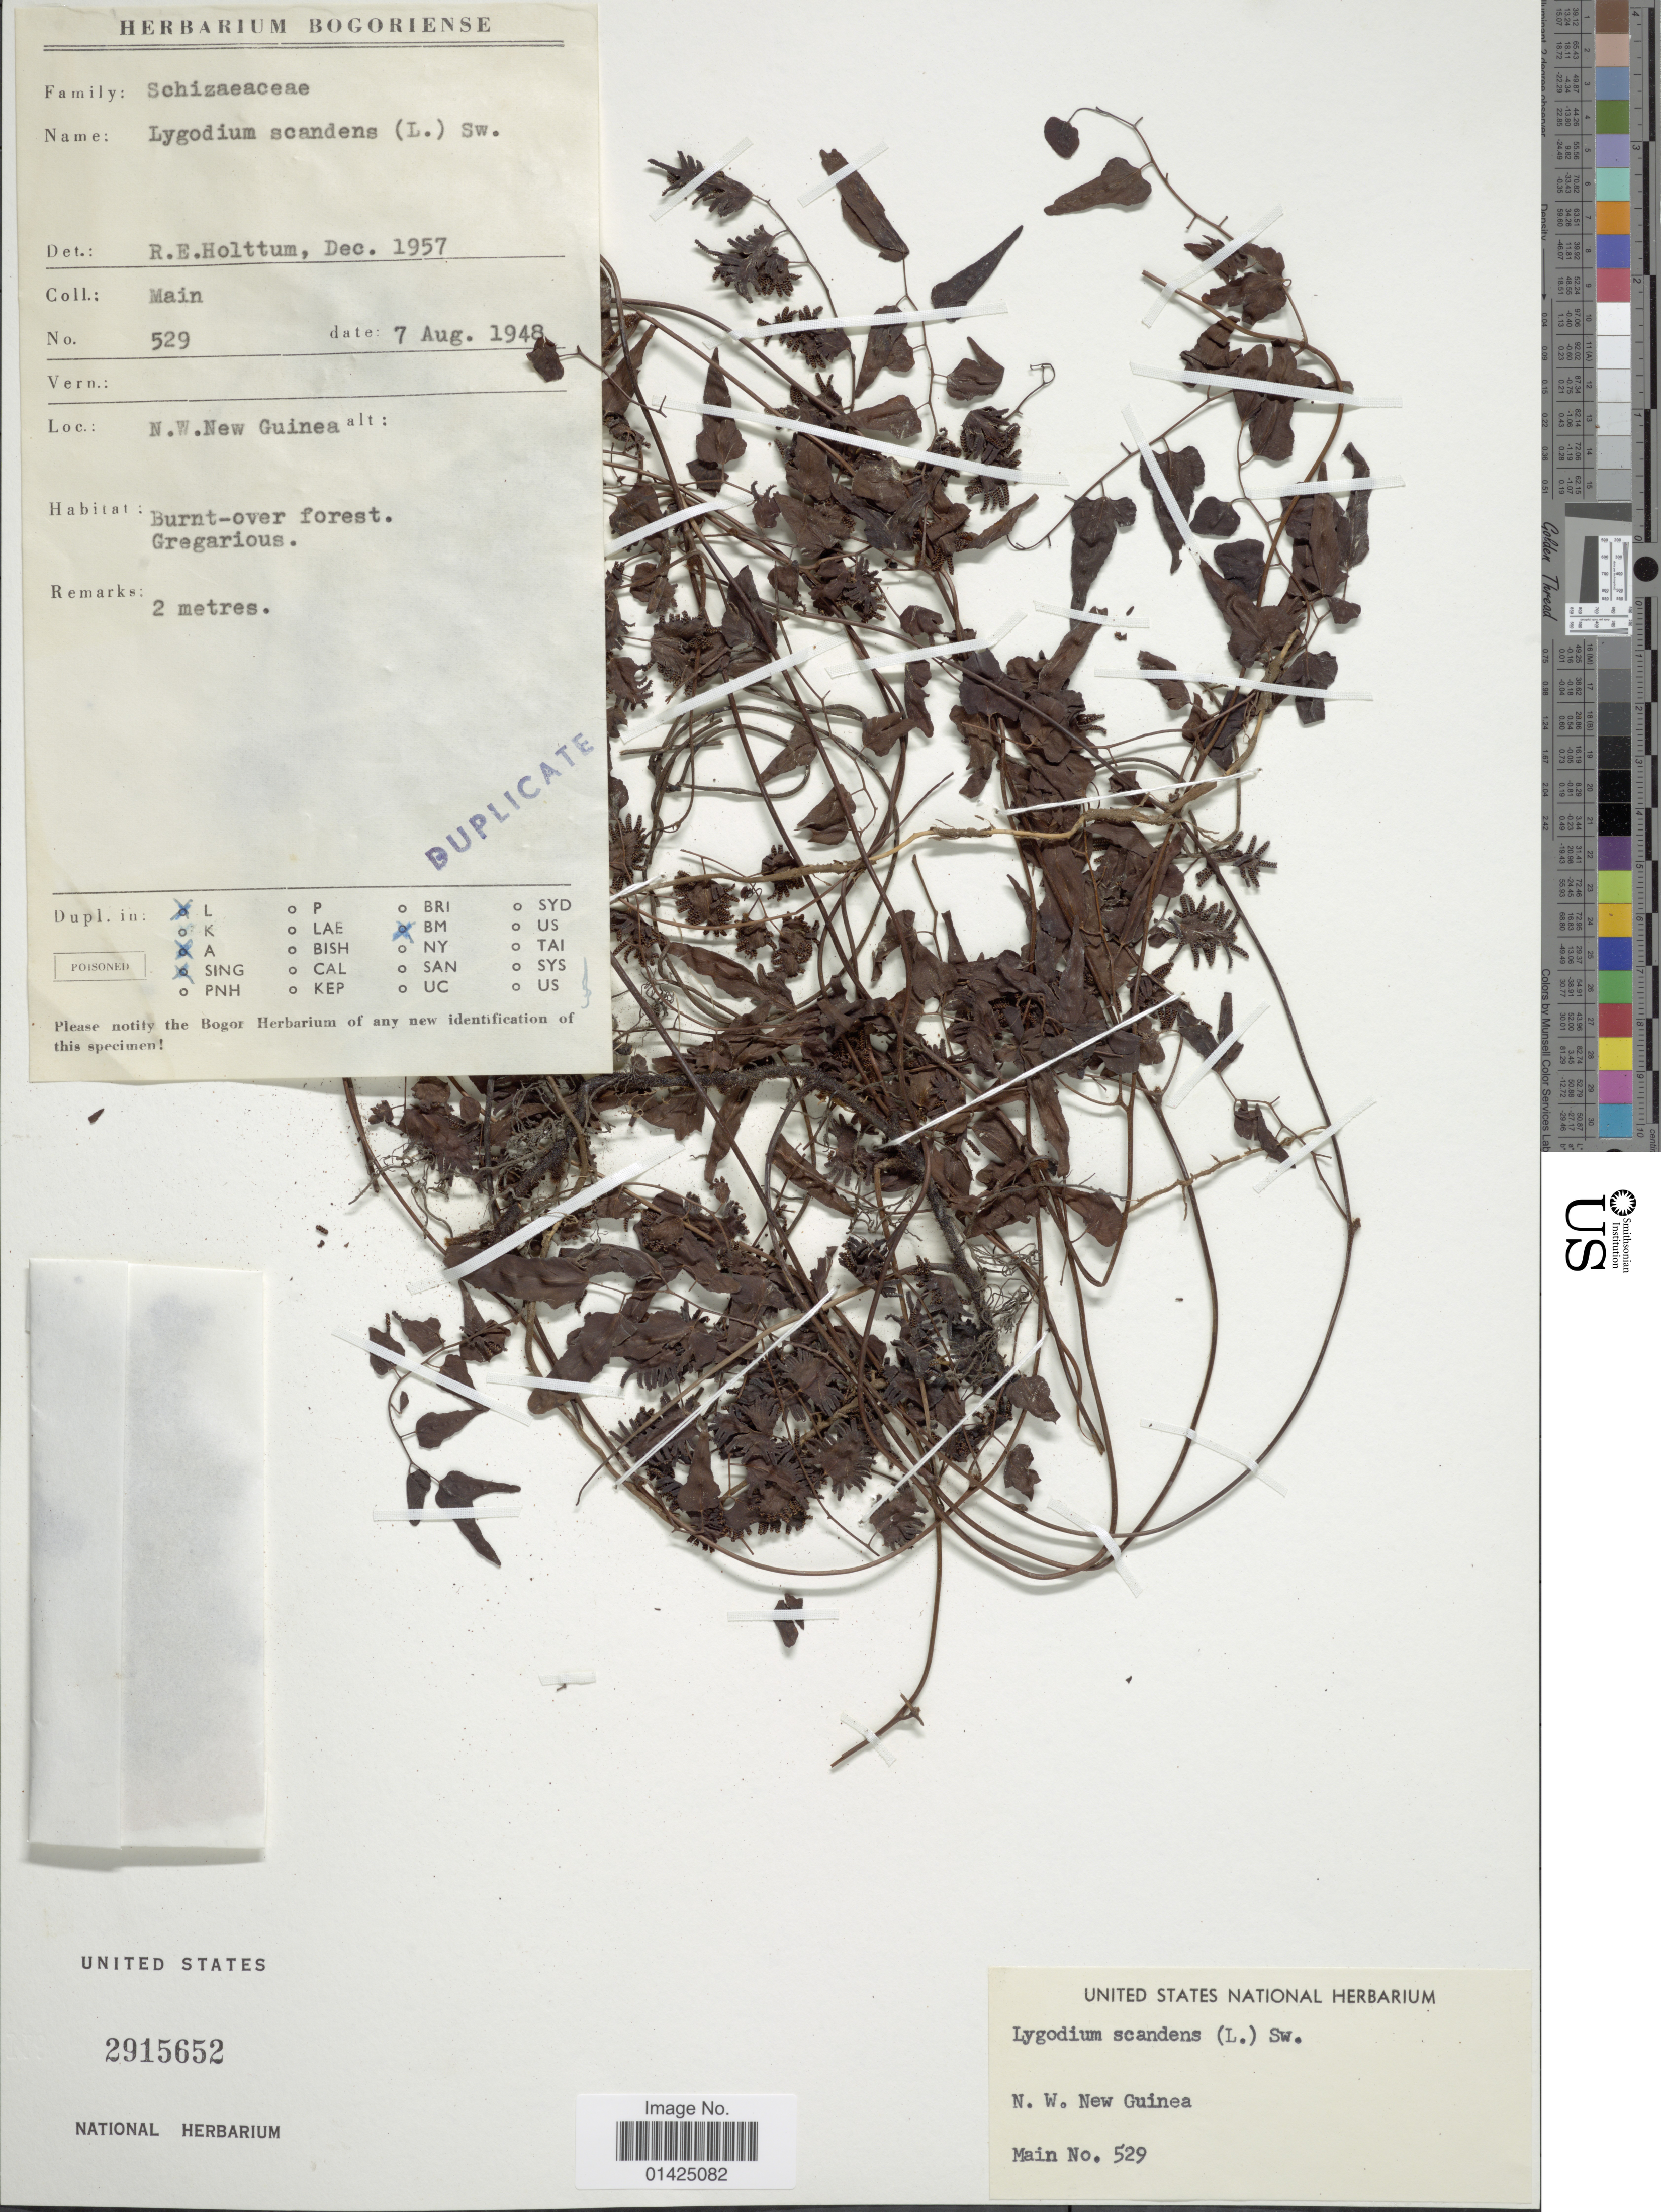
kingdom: Plantae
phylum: Tracheophyta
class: Polypodiopsida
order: Schizaeales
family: Lygodiaceae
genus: Lygodium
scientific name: Lygodium microphyllum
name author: (Cav.) R. Br.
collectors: -. Main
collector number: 529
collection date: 1948-08-07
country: Indonesia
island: New Guinea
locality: N.W. New Guinea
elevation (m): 2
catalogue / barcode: US 2915652